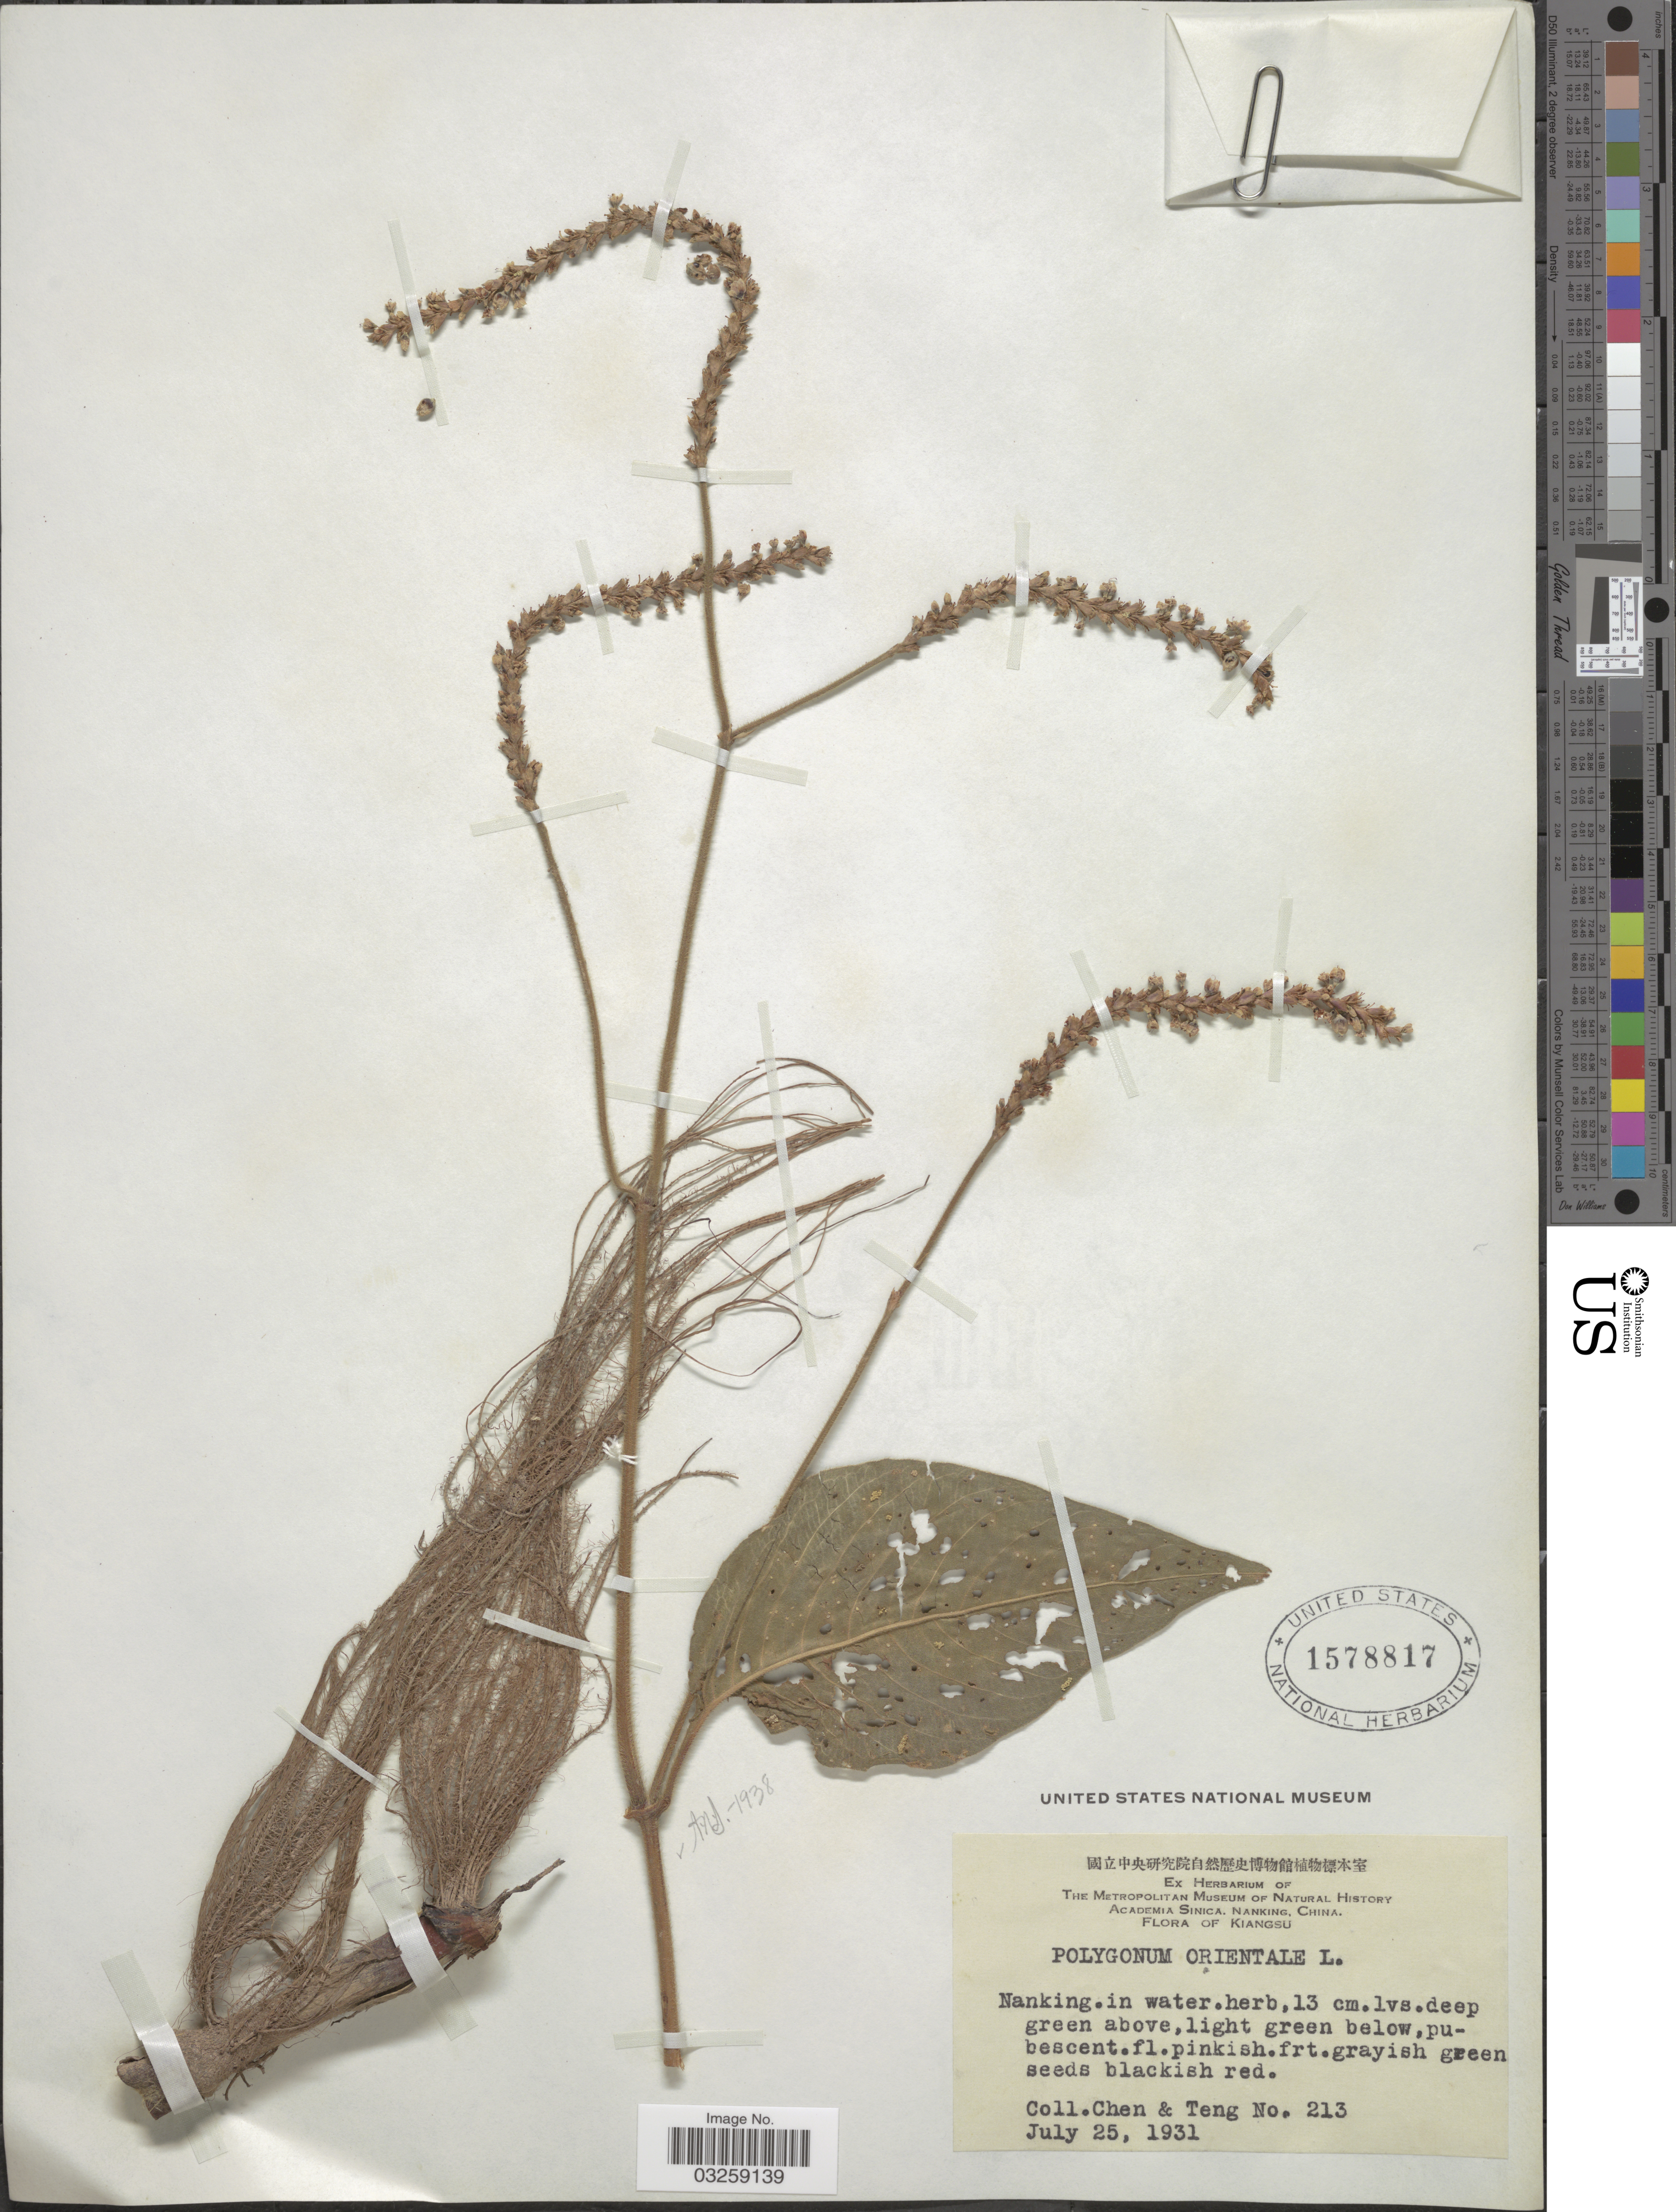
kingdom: Plantae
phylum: Tracheophyta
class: Magnoliopsida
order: Caryophyllales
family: Polygonaceae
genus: Polygonum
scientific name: Polygonum orientale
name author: L.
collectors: -- Chen & -. Teng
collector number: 213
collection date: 1931-07-25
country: China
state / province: Jiangsu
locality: Kiangsu. Nanking.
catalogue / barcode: US 1578817